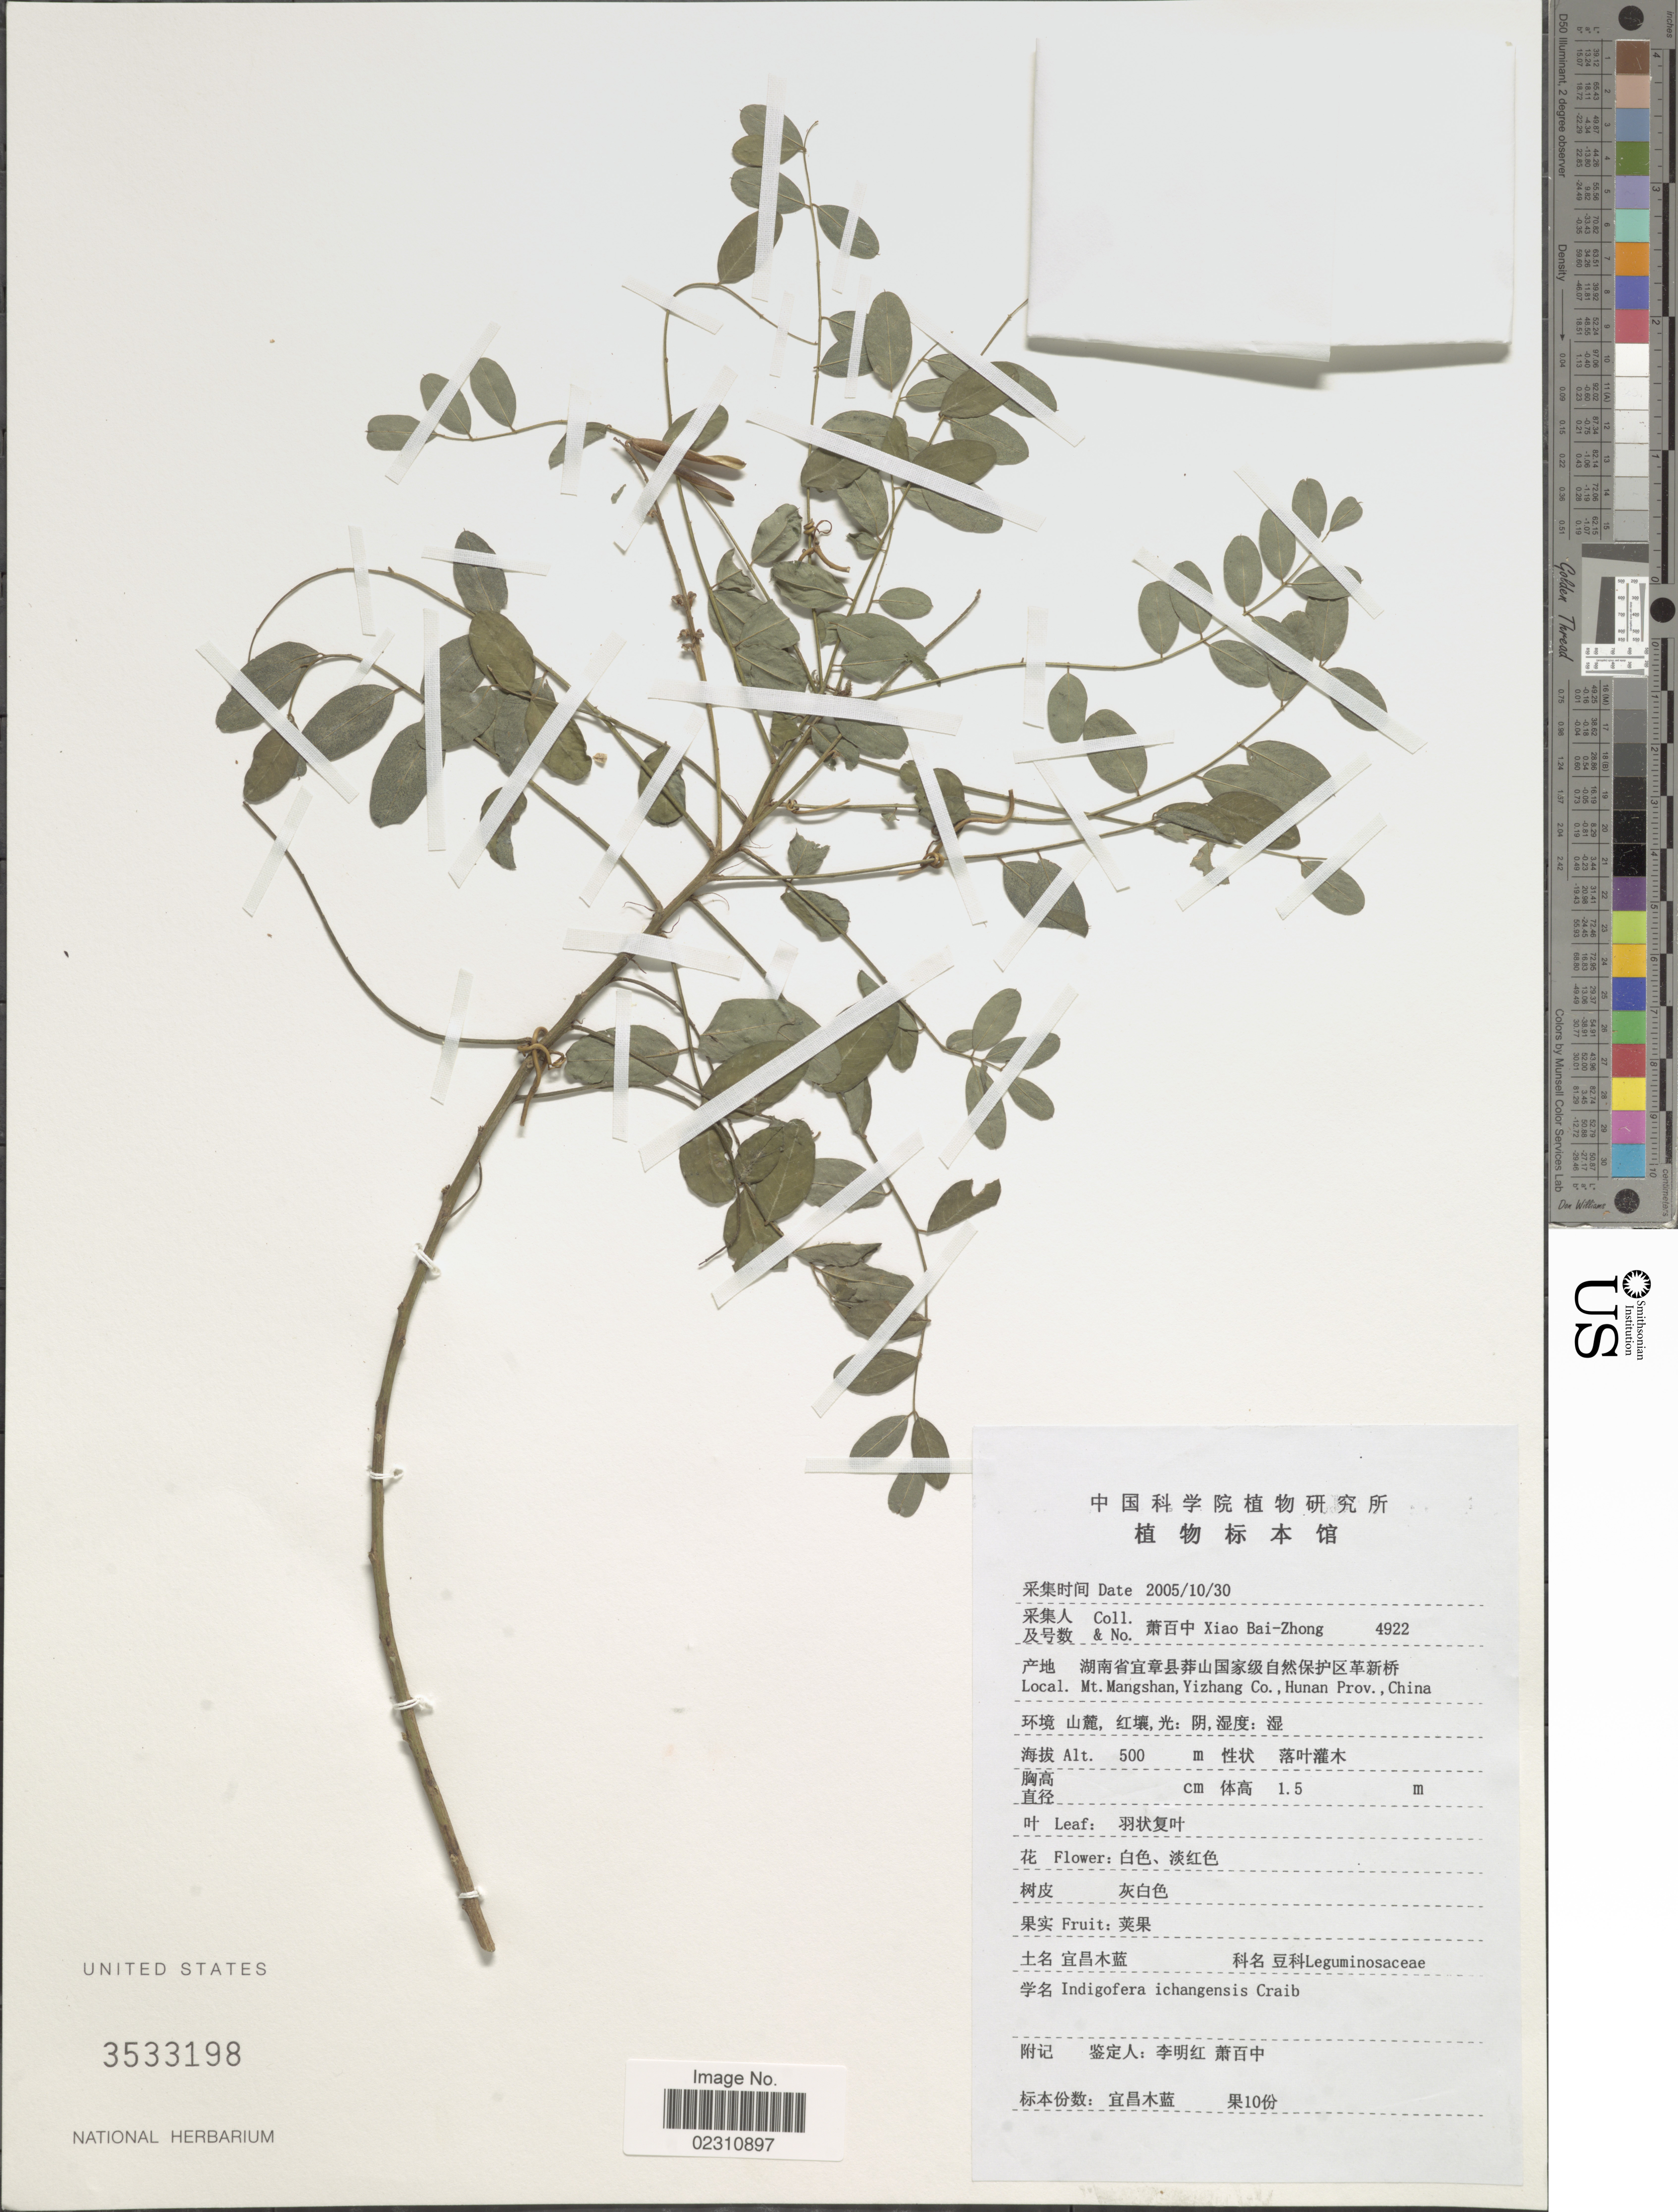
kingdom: Plantae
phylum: Tracheophyta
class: Magnoliopsida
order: Fabales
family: Fabaceae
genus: Indigofera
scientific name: Indigofera ichangensis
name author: Craib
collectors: B. Z. Xiao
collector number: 4922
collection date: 2005-10-30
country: China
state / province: Hunan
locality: Mt. Mangshan, Yizhang Co, Hunan Prov. China.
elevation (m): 500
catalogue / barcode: US 3533198